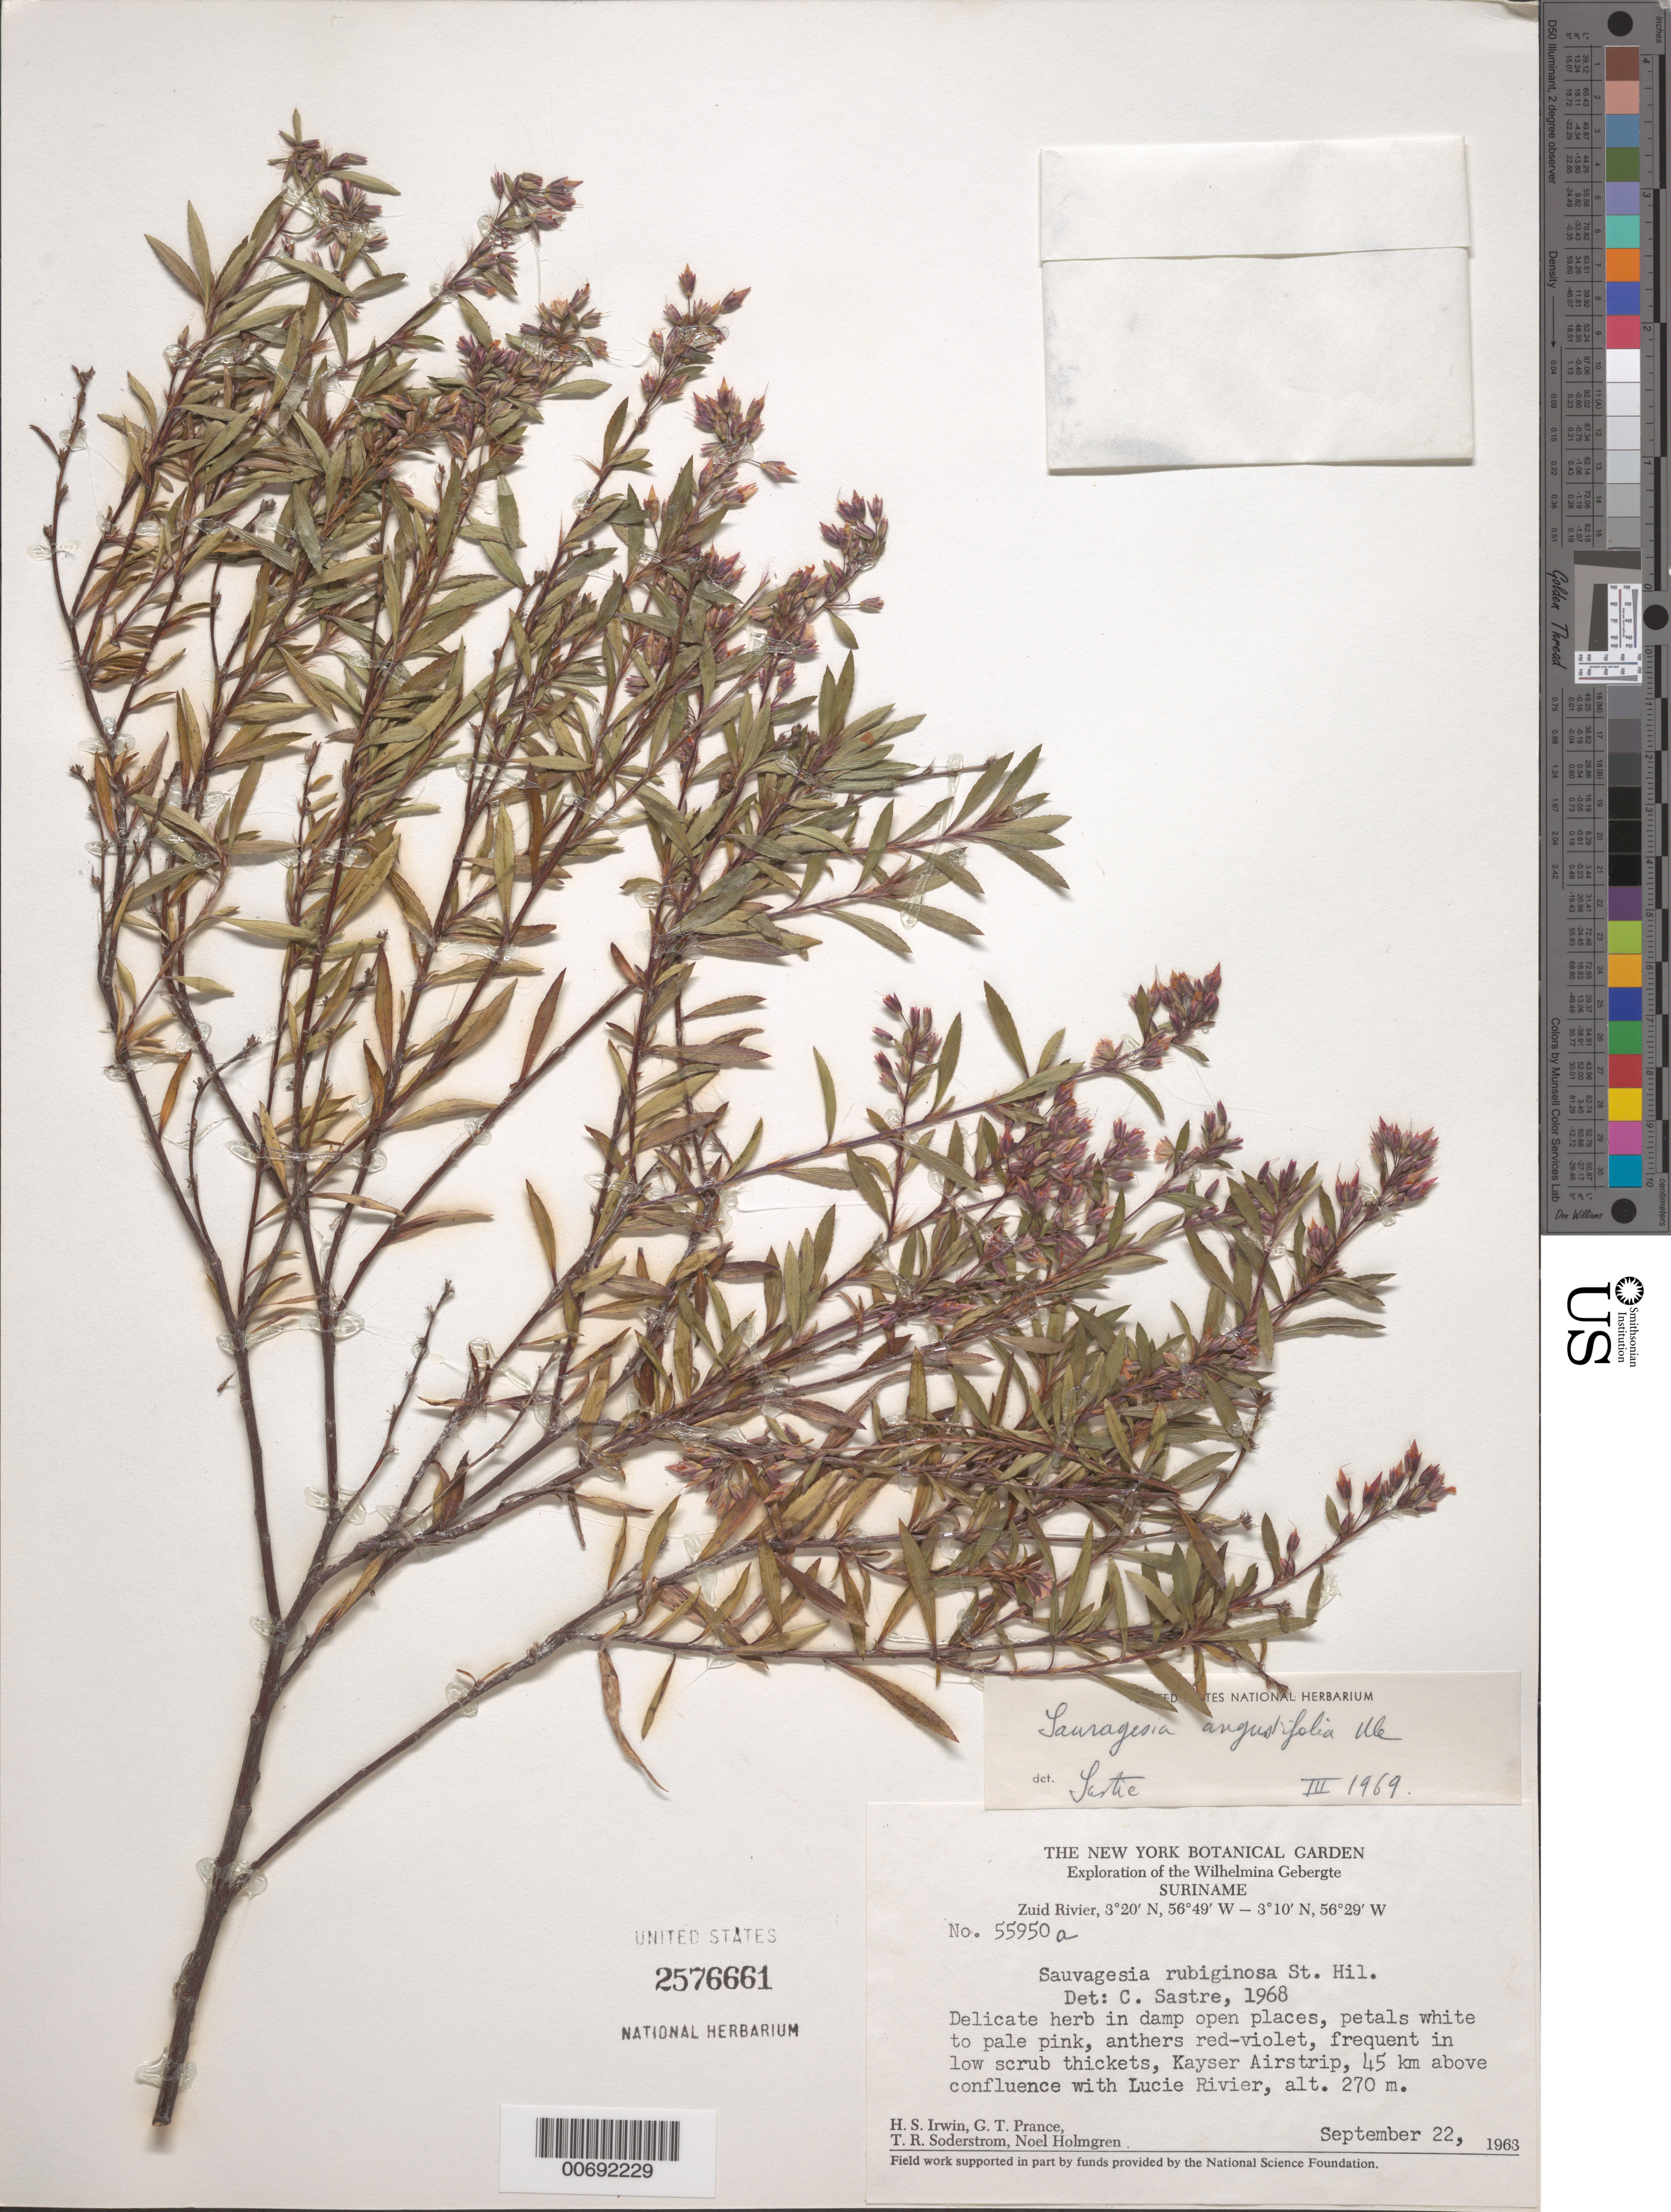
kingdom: Plantae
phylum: Tracheophyta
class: Magnoliopsida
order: Malpighiales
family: Ochnaceae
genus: Sauvagesia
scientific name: Sauvagesia angustifolia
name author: Ule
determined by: Sastre, C. H. L.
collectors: H. Irwin, G. T. Prance, T. R. Soderstrom & N. H. Holmgren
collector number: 55950 a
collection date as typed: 22-Sep-63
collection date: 1963-09-22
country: Suriname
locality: Kayser Airstrip, Zuid R., 45 km above confl. with Lucie R., Wilhelmina Gebergte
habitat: Damp open places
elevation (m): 270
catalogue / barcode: US 2576661